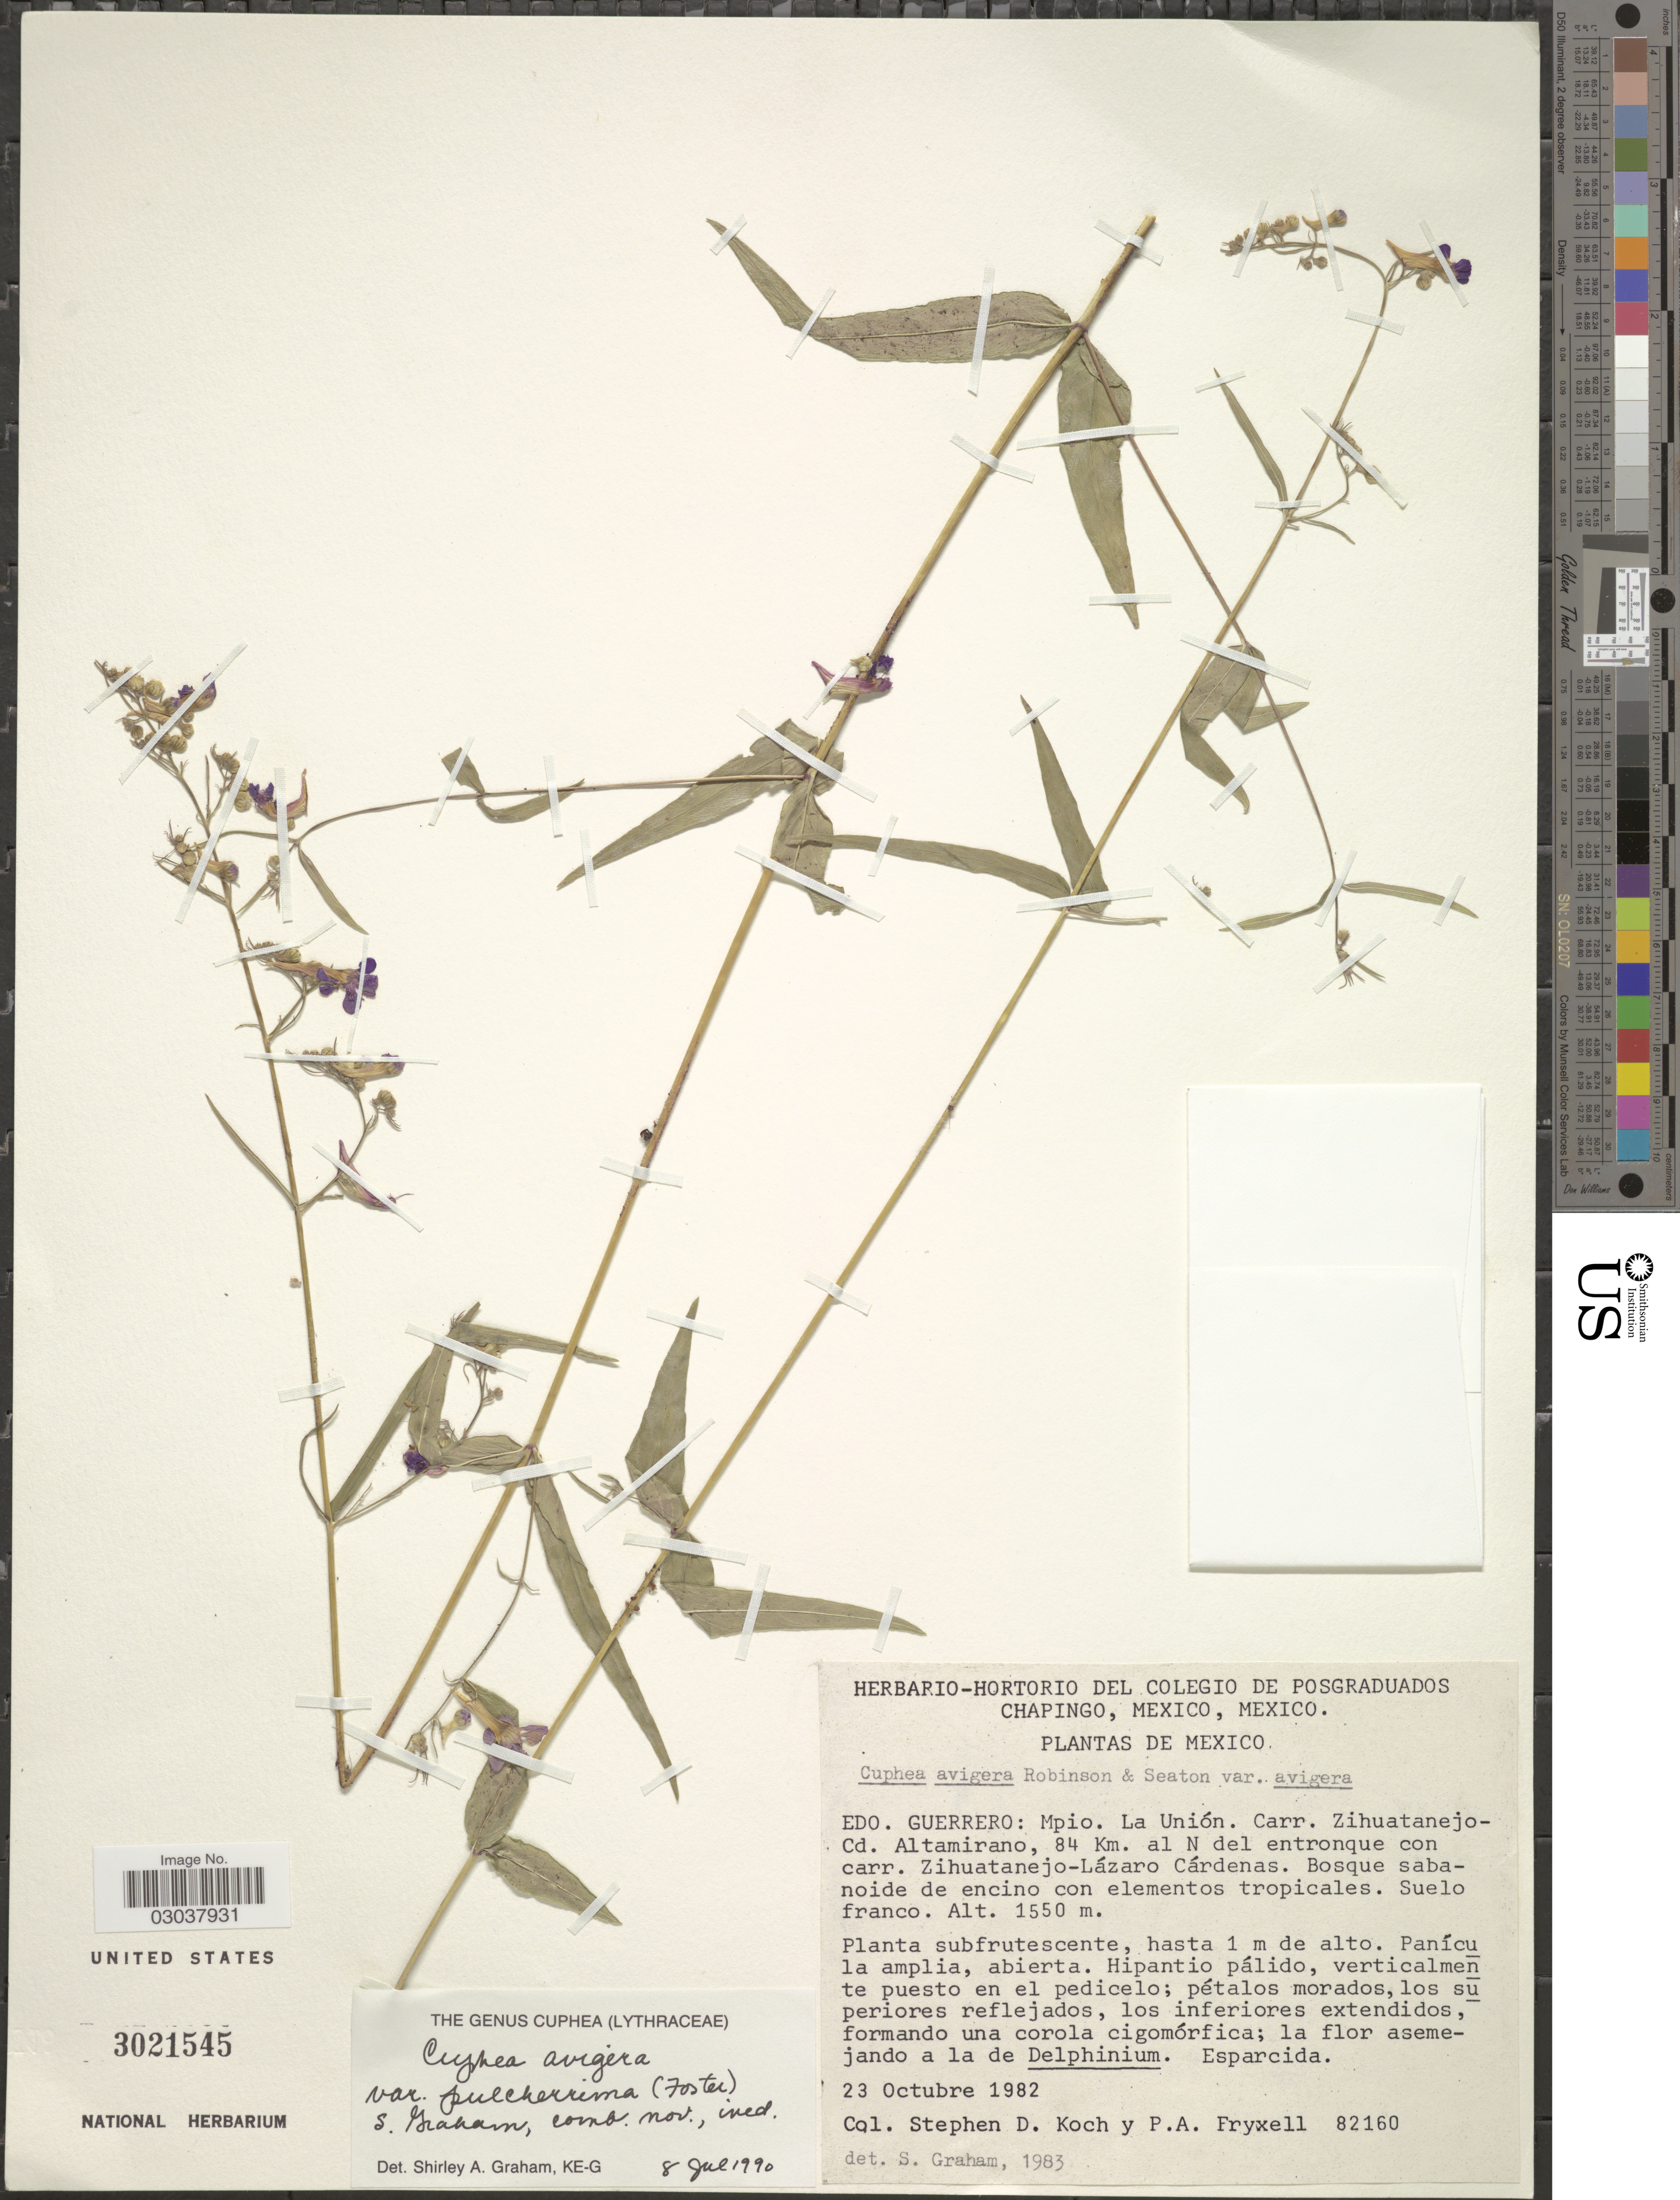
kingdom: Plantae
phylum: Tracheophyta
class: Magnoliopsida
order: Myrtales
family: Lythraceae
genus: Cuphea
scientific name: Cuphea avigera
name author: B.L. Rob. & Seaton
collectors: S. D. Koch & P. A. Fryxell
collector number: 82160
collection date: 1982-10-23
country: Mexico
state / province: Guerrero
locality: Mpio. La Unión. Carr. Zihuatanejo-Cd. Altamirano, 84 Km. al N del entronque con carr. Zihuatanejo-Lázaro Cárdenas.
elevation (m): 1550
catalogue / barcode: US 3021545